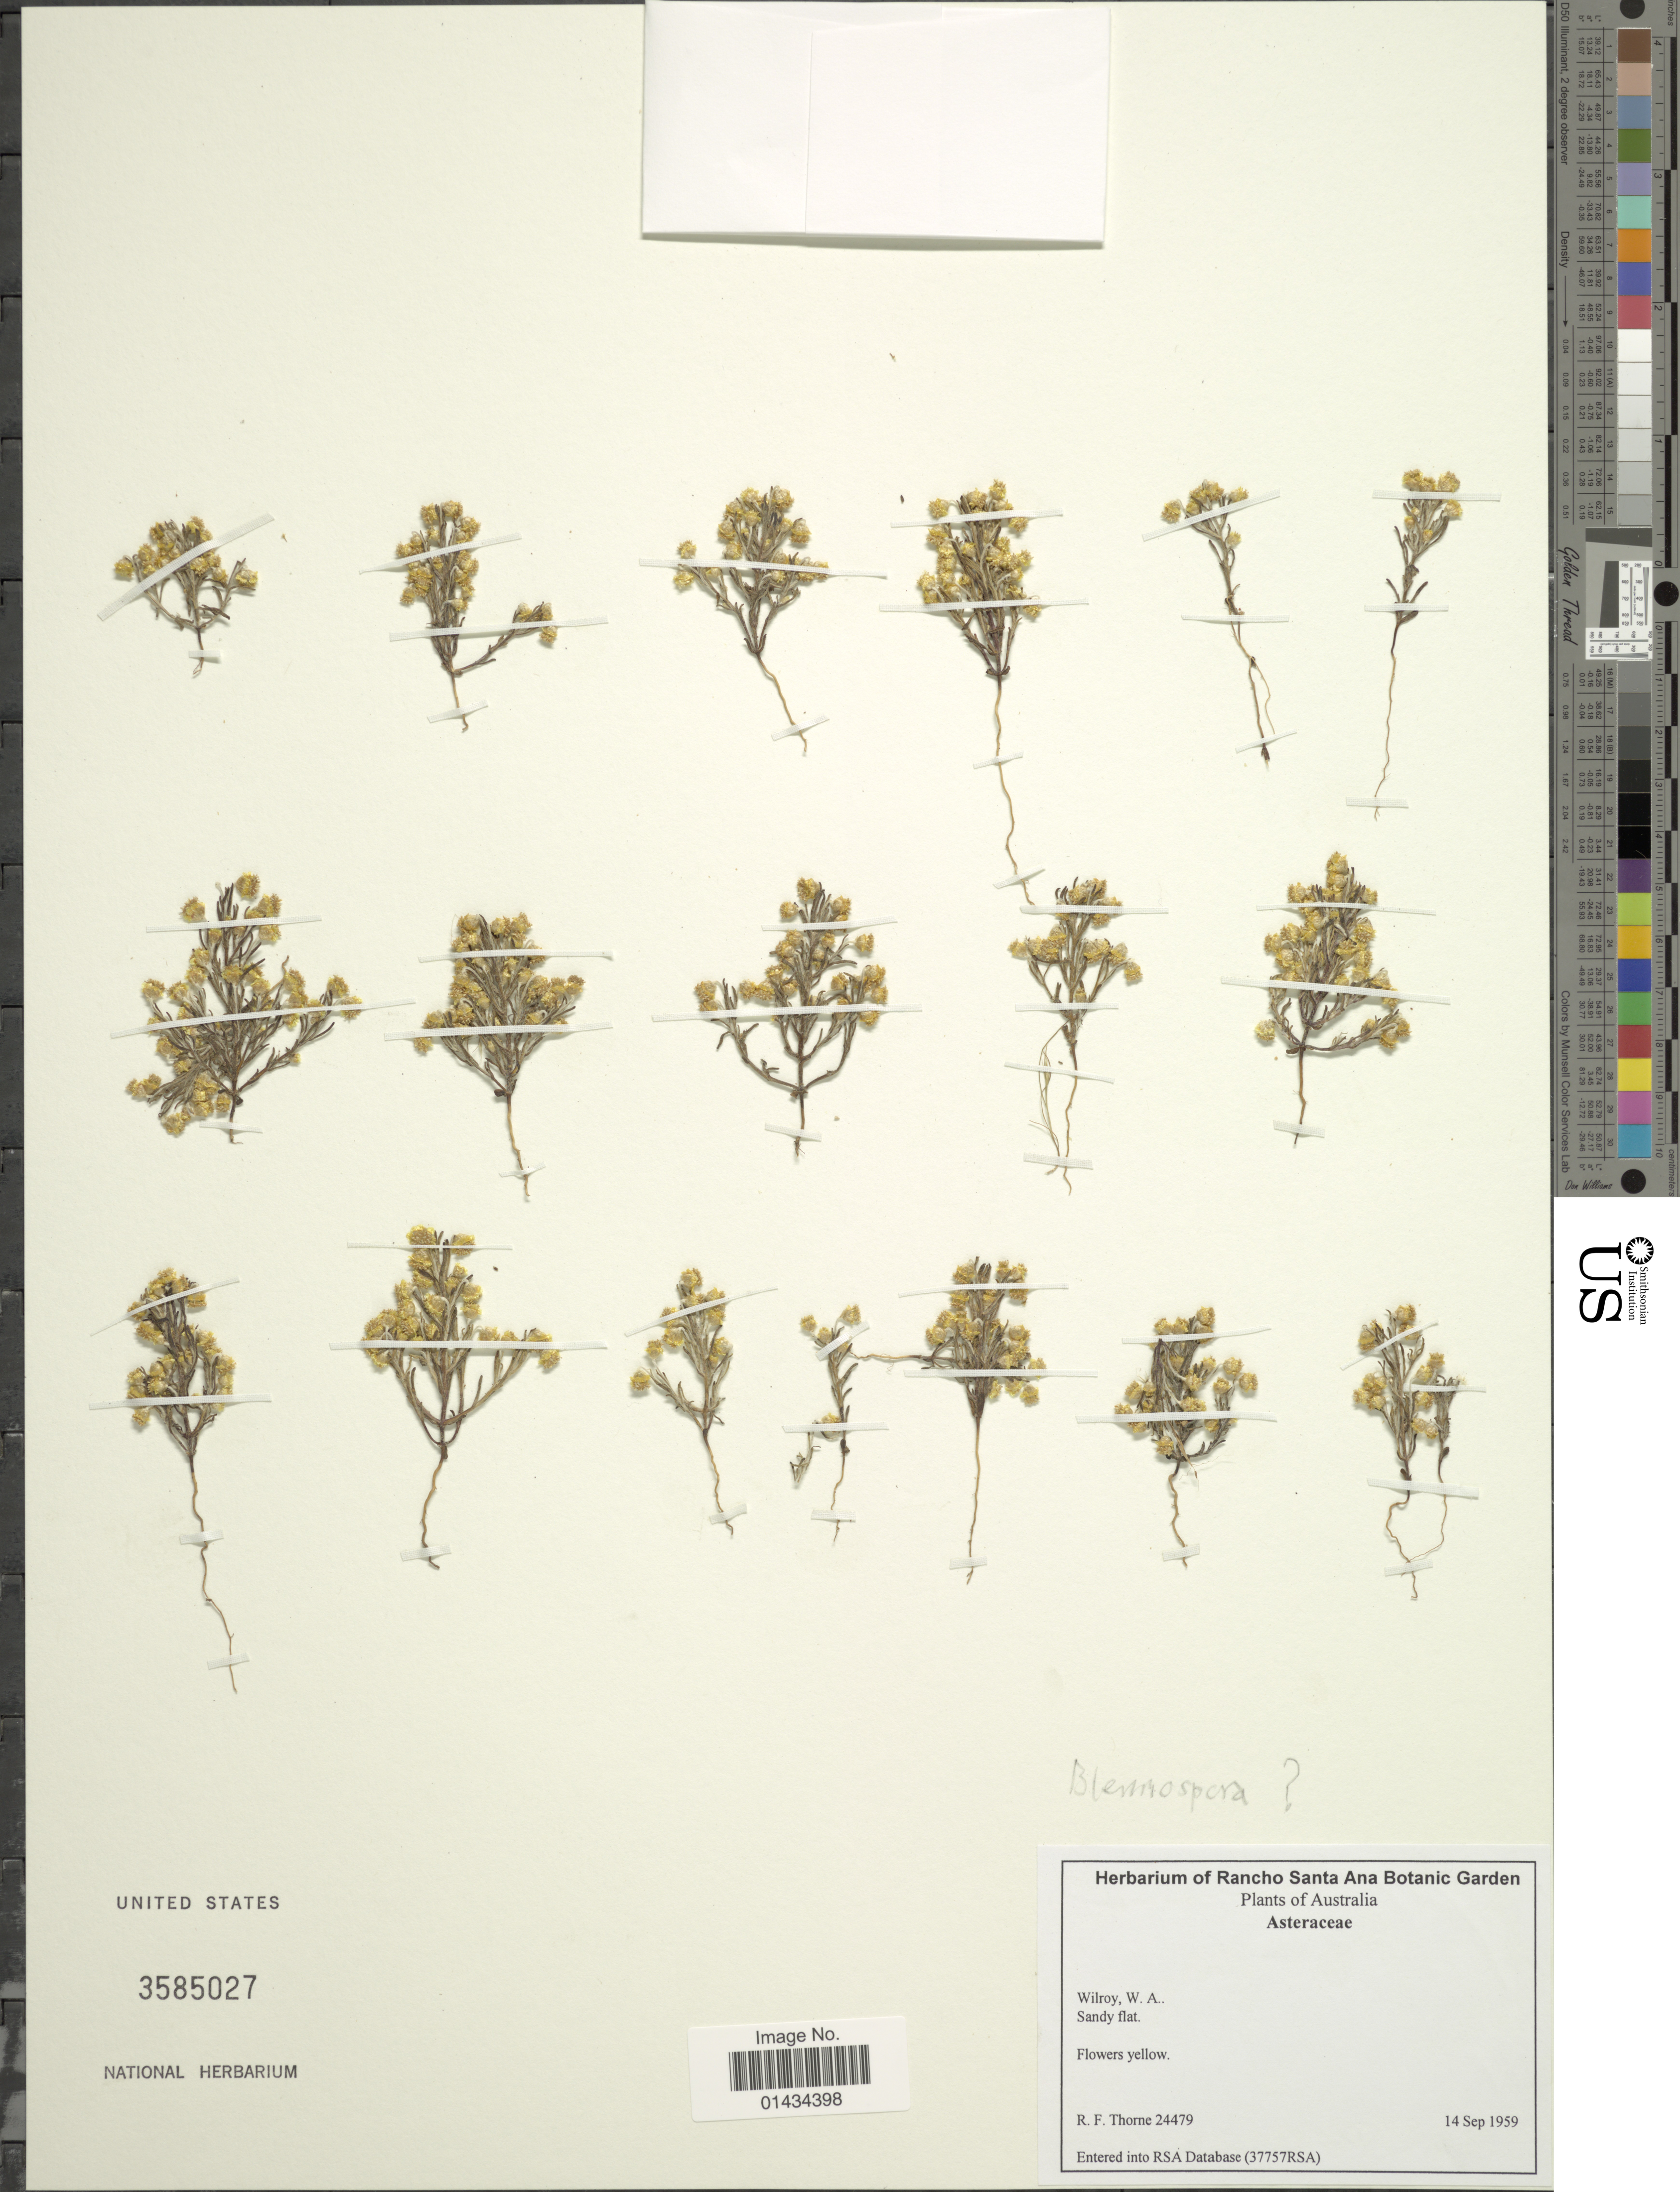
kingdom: Plantae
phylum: Tracheophyta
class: Magnoliopsida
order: Asterales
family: Asteraceae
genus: Blennospora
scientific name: Blennospora sp.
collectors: R. F. Thorne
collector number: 24479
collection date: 1959-09-14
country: Australia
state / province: Western Australia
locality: Wilroy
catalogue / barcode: US 3585027